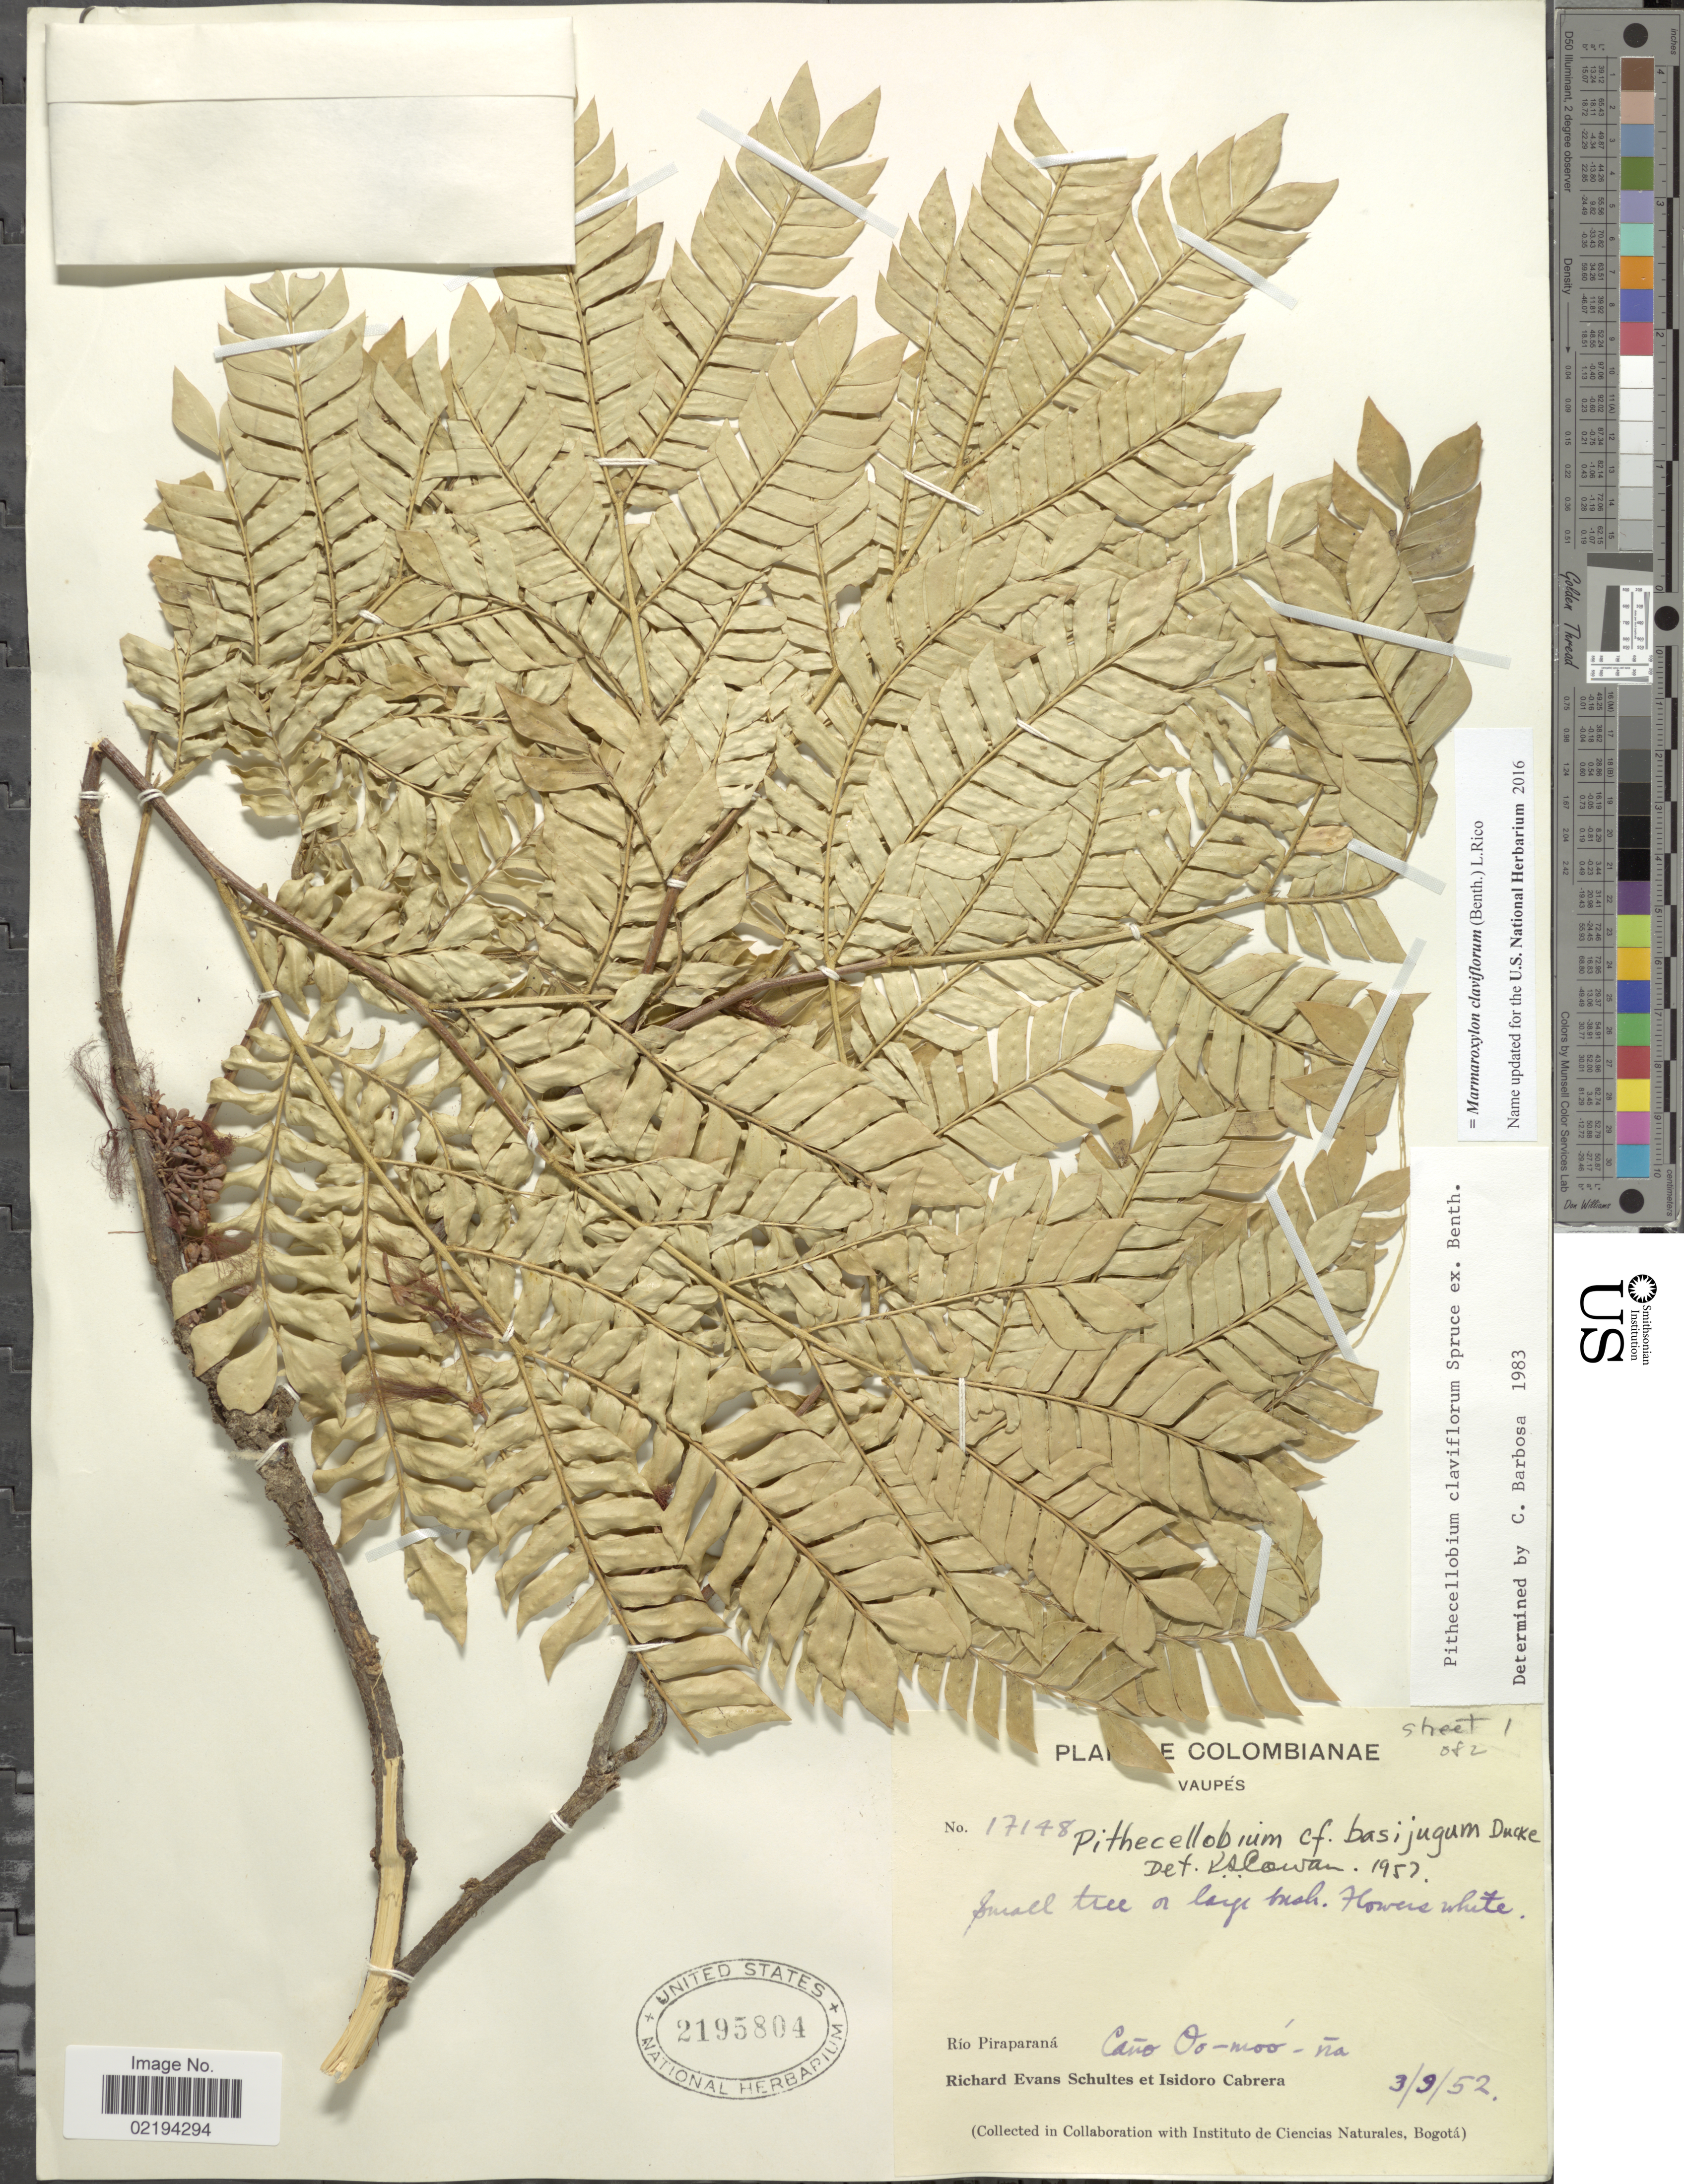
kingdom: Plantae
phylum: Tracheophyta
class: Magnoliopsida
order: Fabales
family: Fabaceae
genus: Zygia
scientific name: Zygia claviflora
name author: (Spruce ex Benth.) Barneby & J.W. Grimes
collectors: R. E. Schultes & I. Cabrera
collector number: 17148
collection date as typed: Transcribed d/m/y: 3/9/52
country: Colombia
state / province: Vaupés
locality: Rio Piraparana, Cano Oo-moo-na.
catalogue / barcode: US 2195804